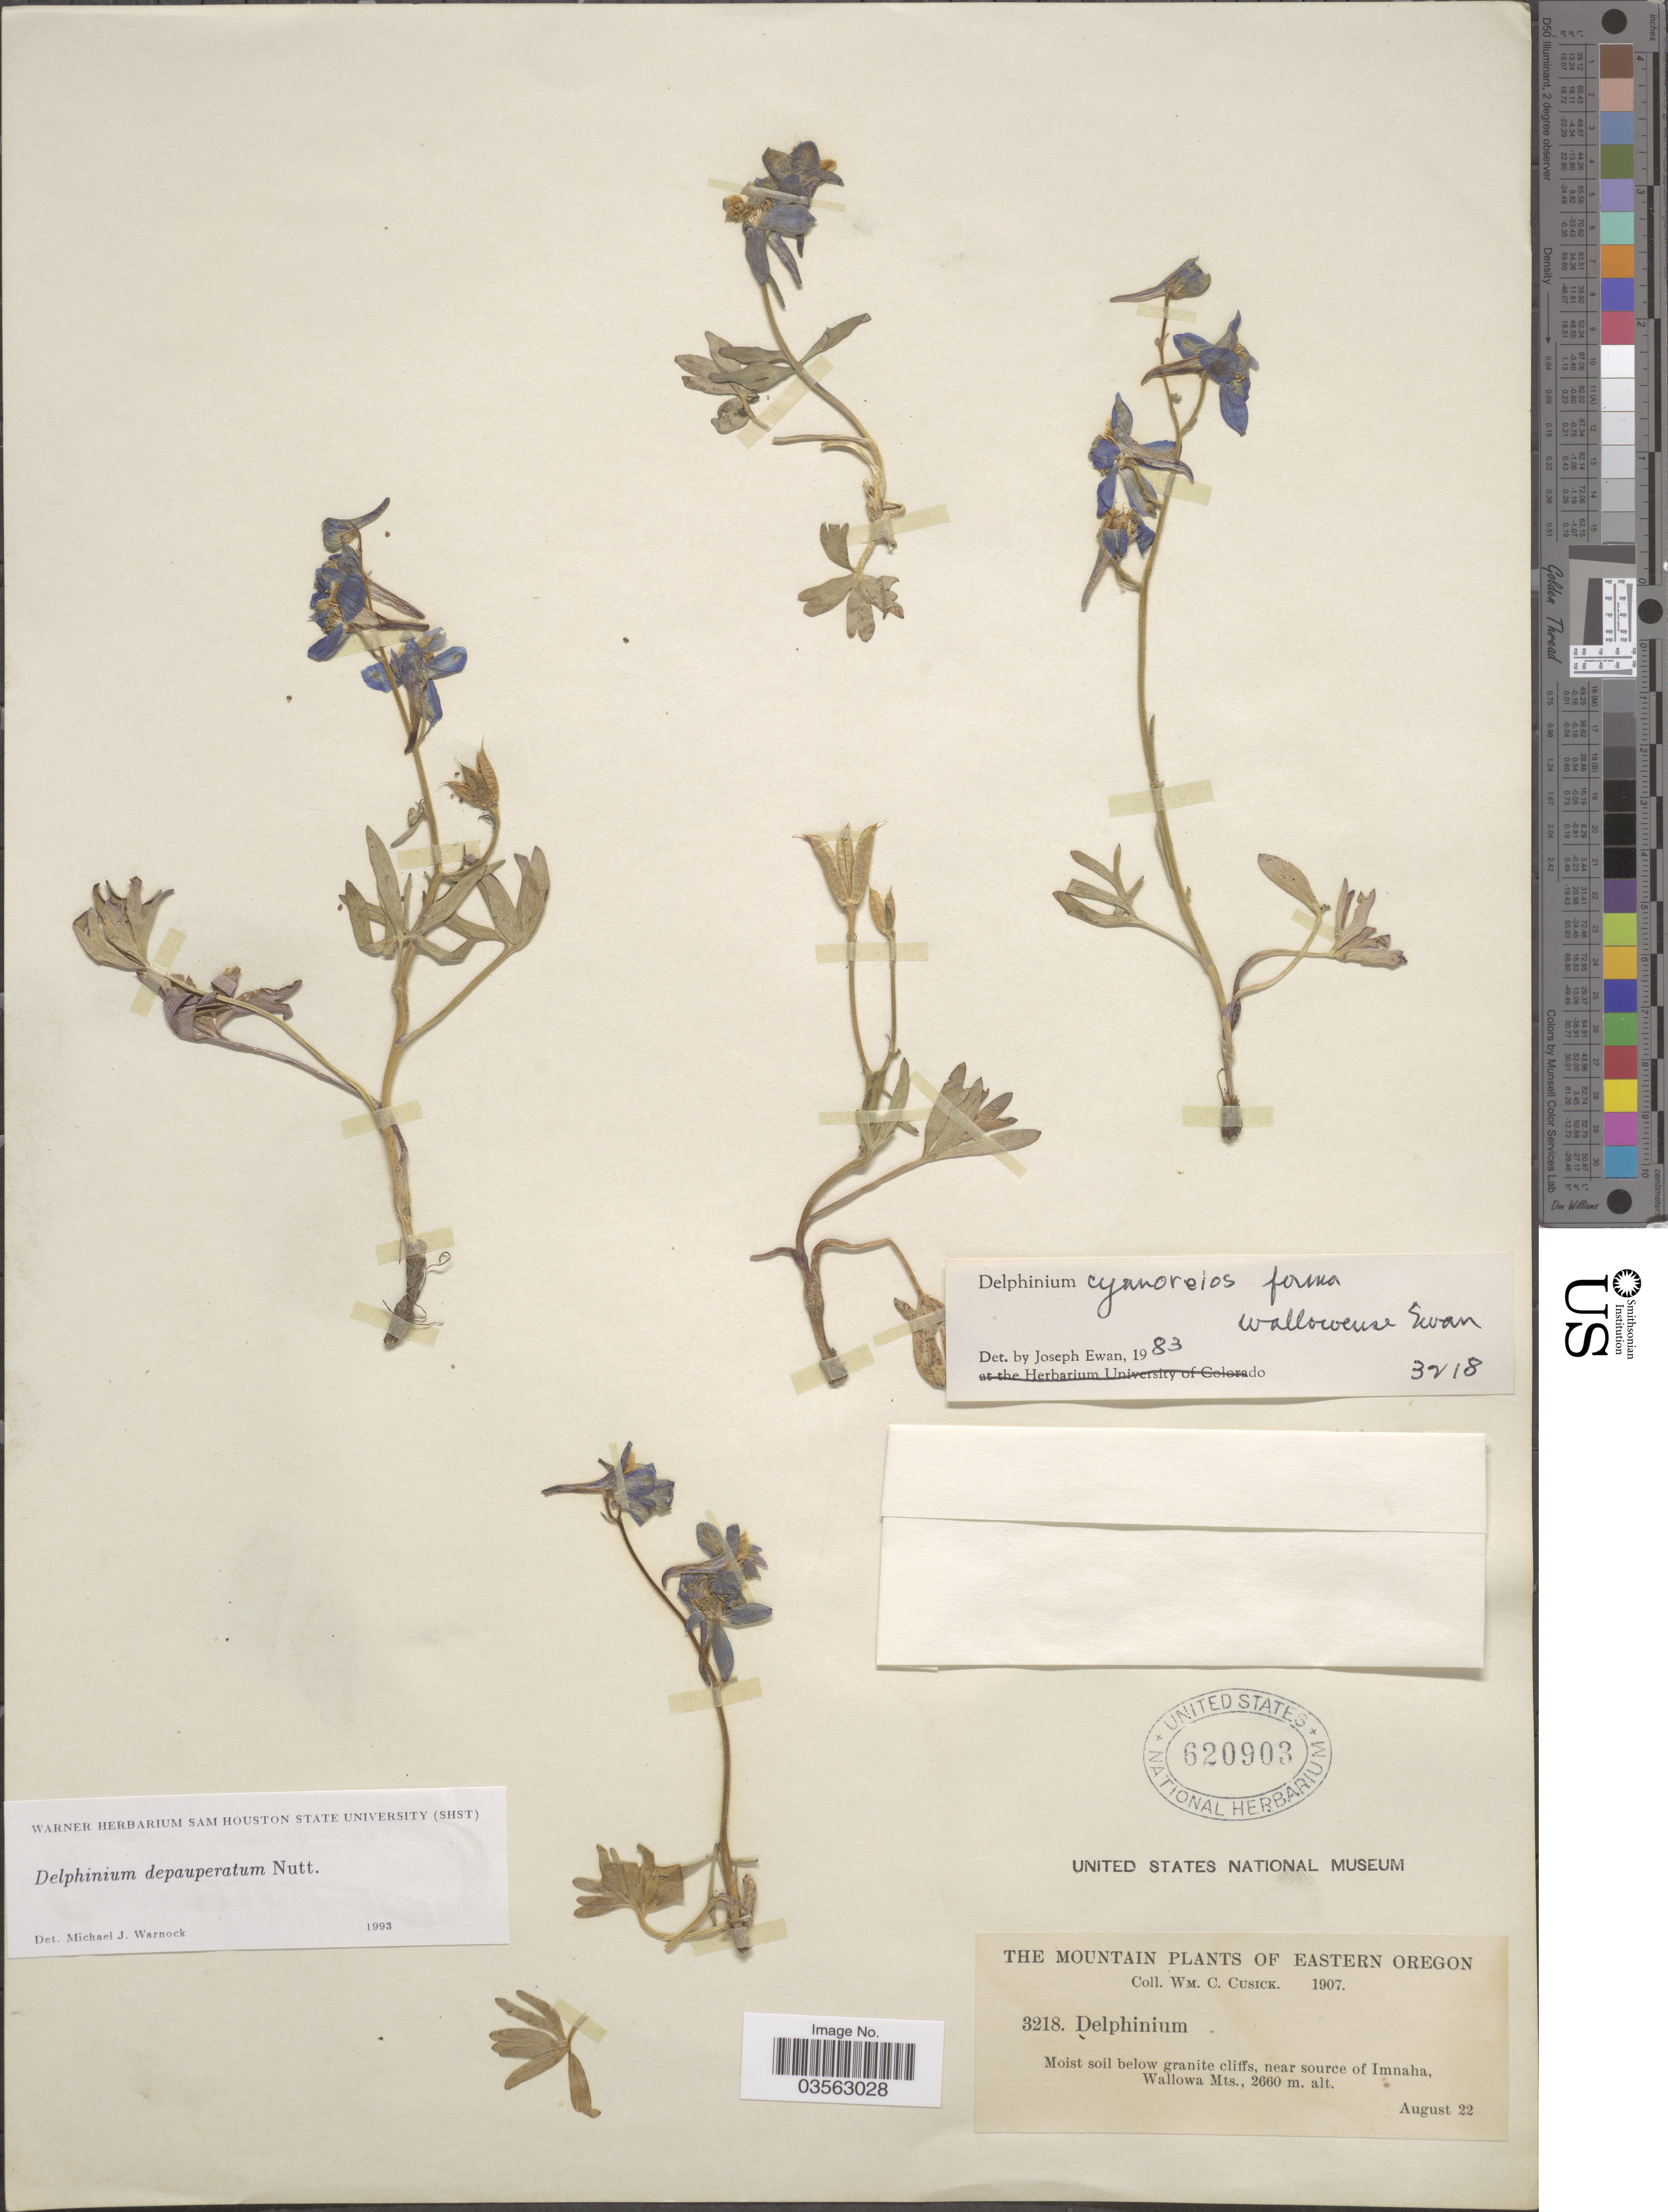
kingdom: Plantae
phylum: Tracheophyta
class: Magnoliopsida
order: Ranunculales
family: Ranunculaceae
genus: Delphinium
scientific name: Delphinium depauperatum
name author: Nutt.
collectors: W. C. Cusick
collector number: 3218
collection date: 1907-08-22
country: United States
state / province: Oregon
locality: The Mountain. Eastern Oregon. Near source of Imnaha, Wallowa Mts.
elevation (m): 2660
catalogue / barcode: US 620903